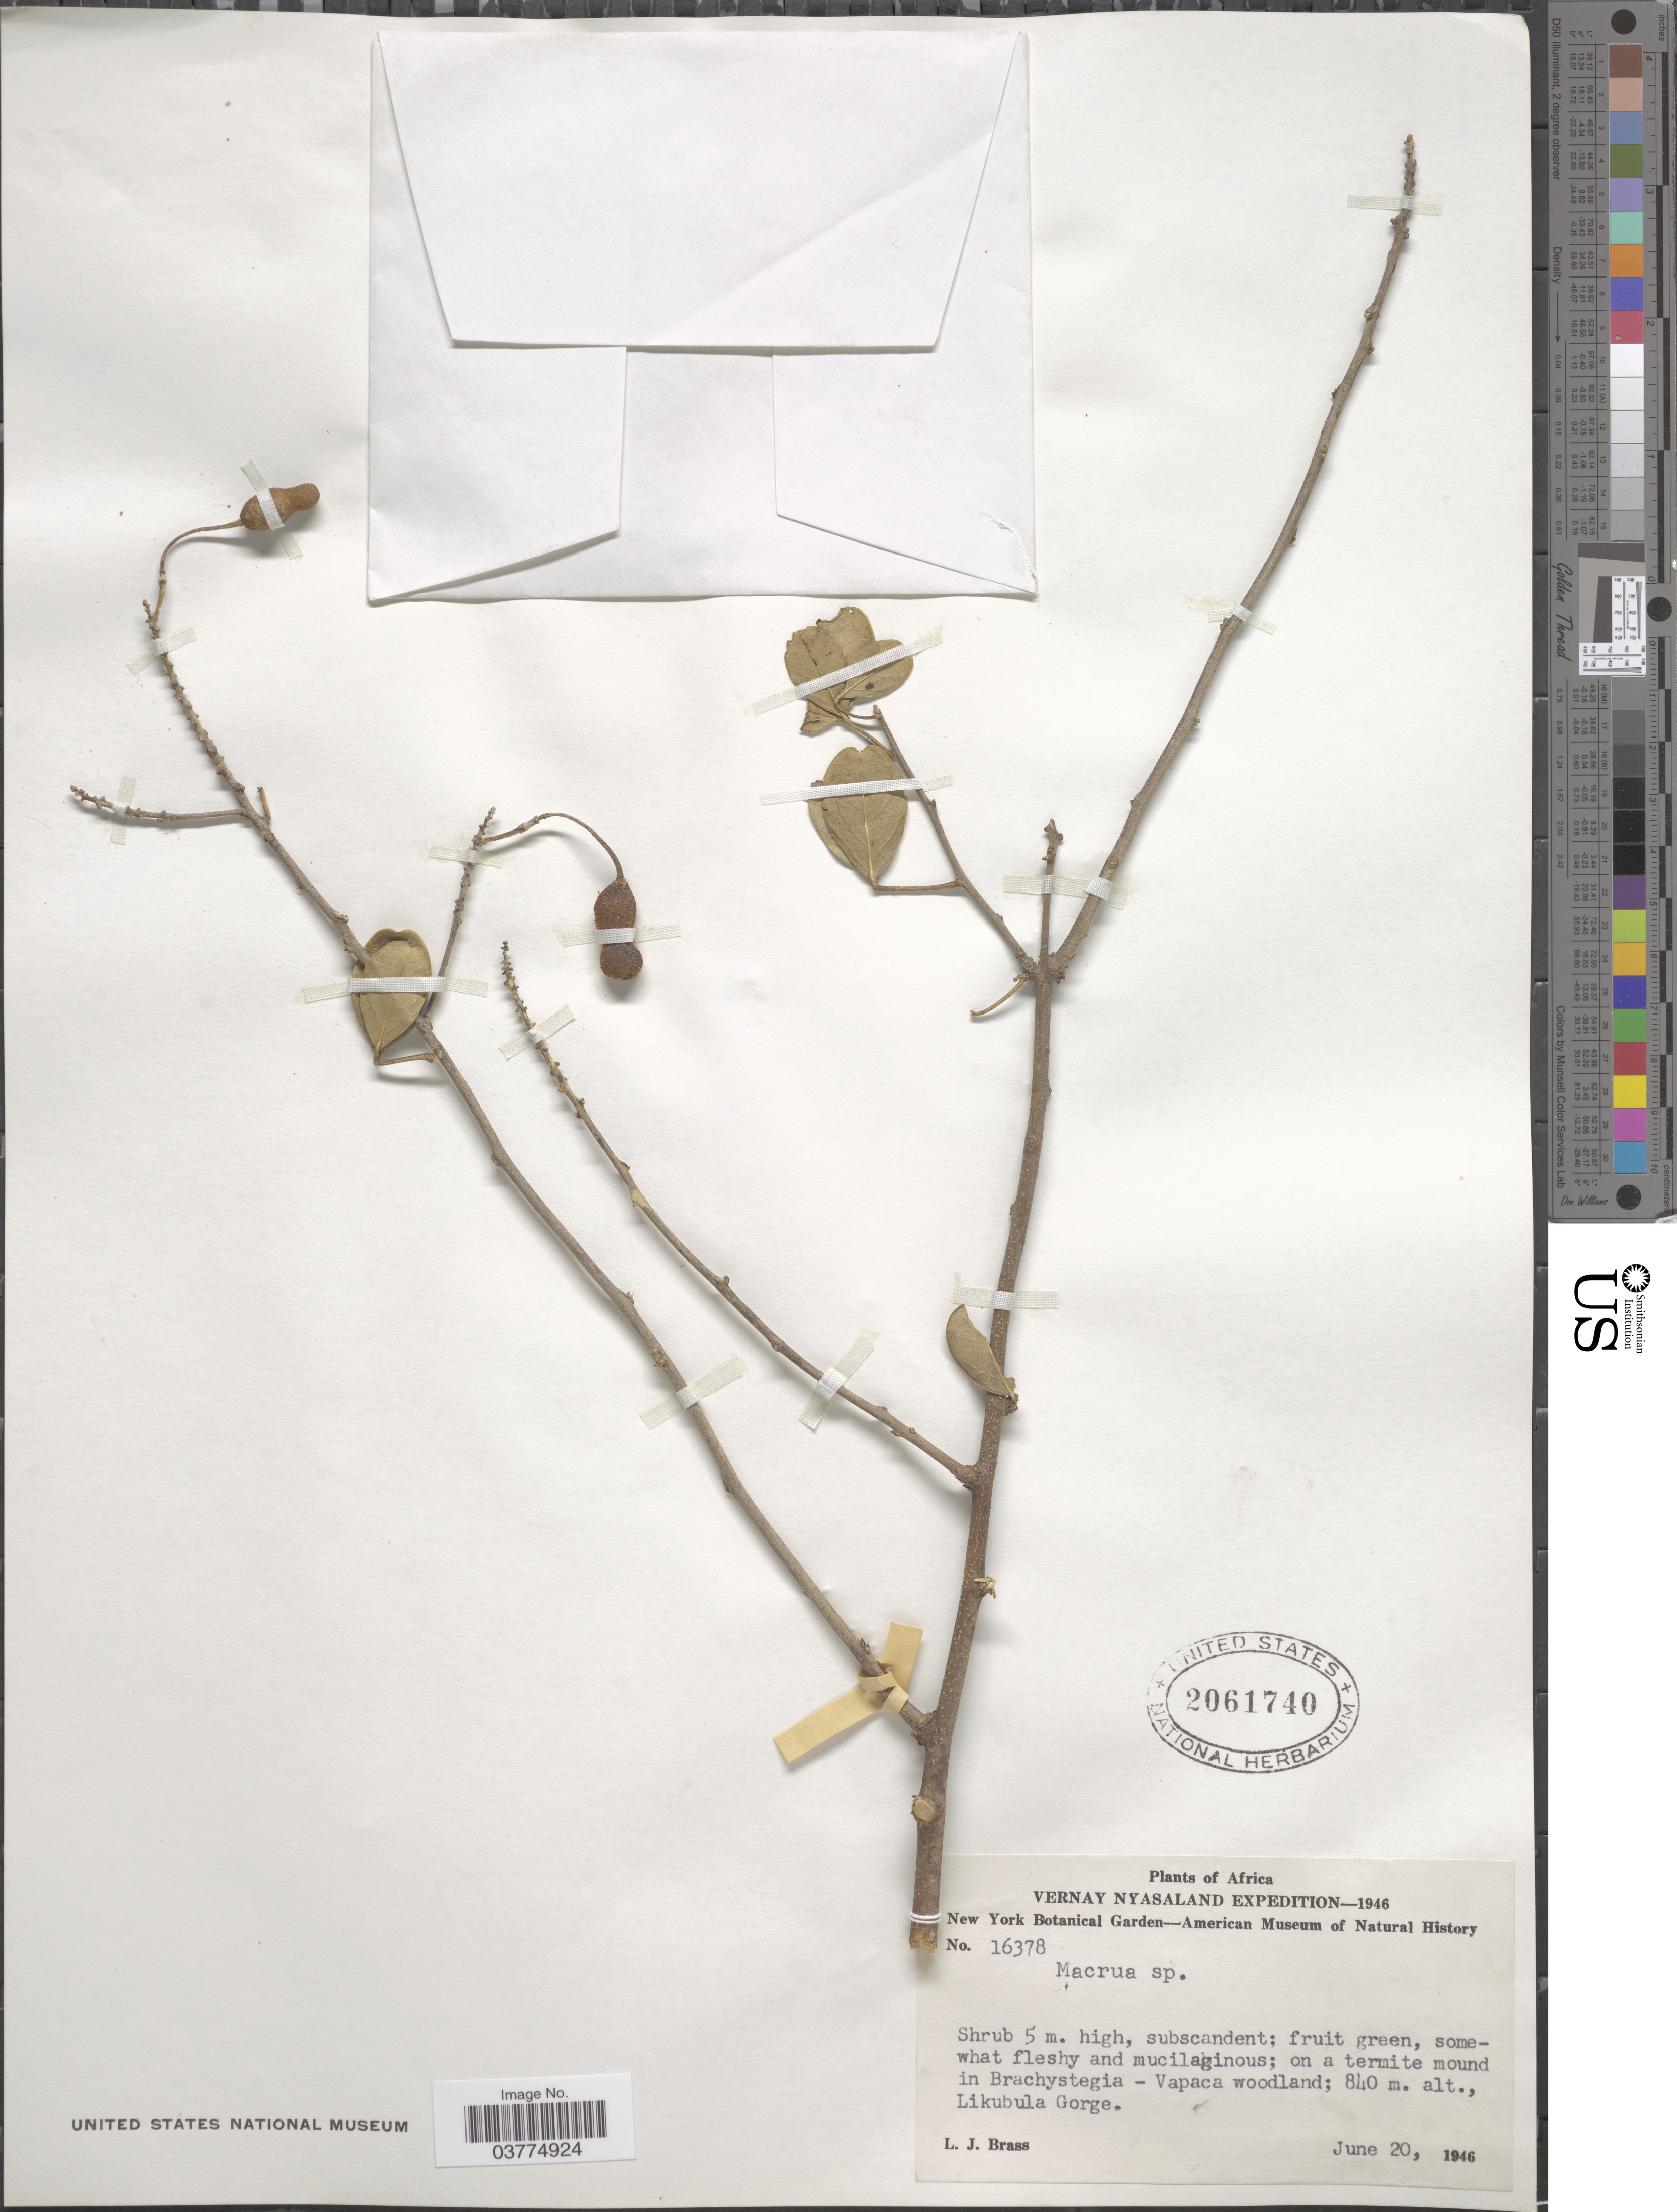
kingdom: Plantae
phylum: Tracheophyta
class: Magnoliopsida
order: Brassicales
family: Capparaceae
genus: Maerua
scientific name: Maerua sp.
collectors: L. J. Brass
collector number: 16378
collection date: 1946-06-20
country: Malawi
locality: Vernay Nyasaland. Likubula Gorge.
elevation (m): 840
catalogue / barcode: US 2061740